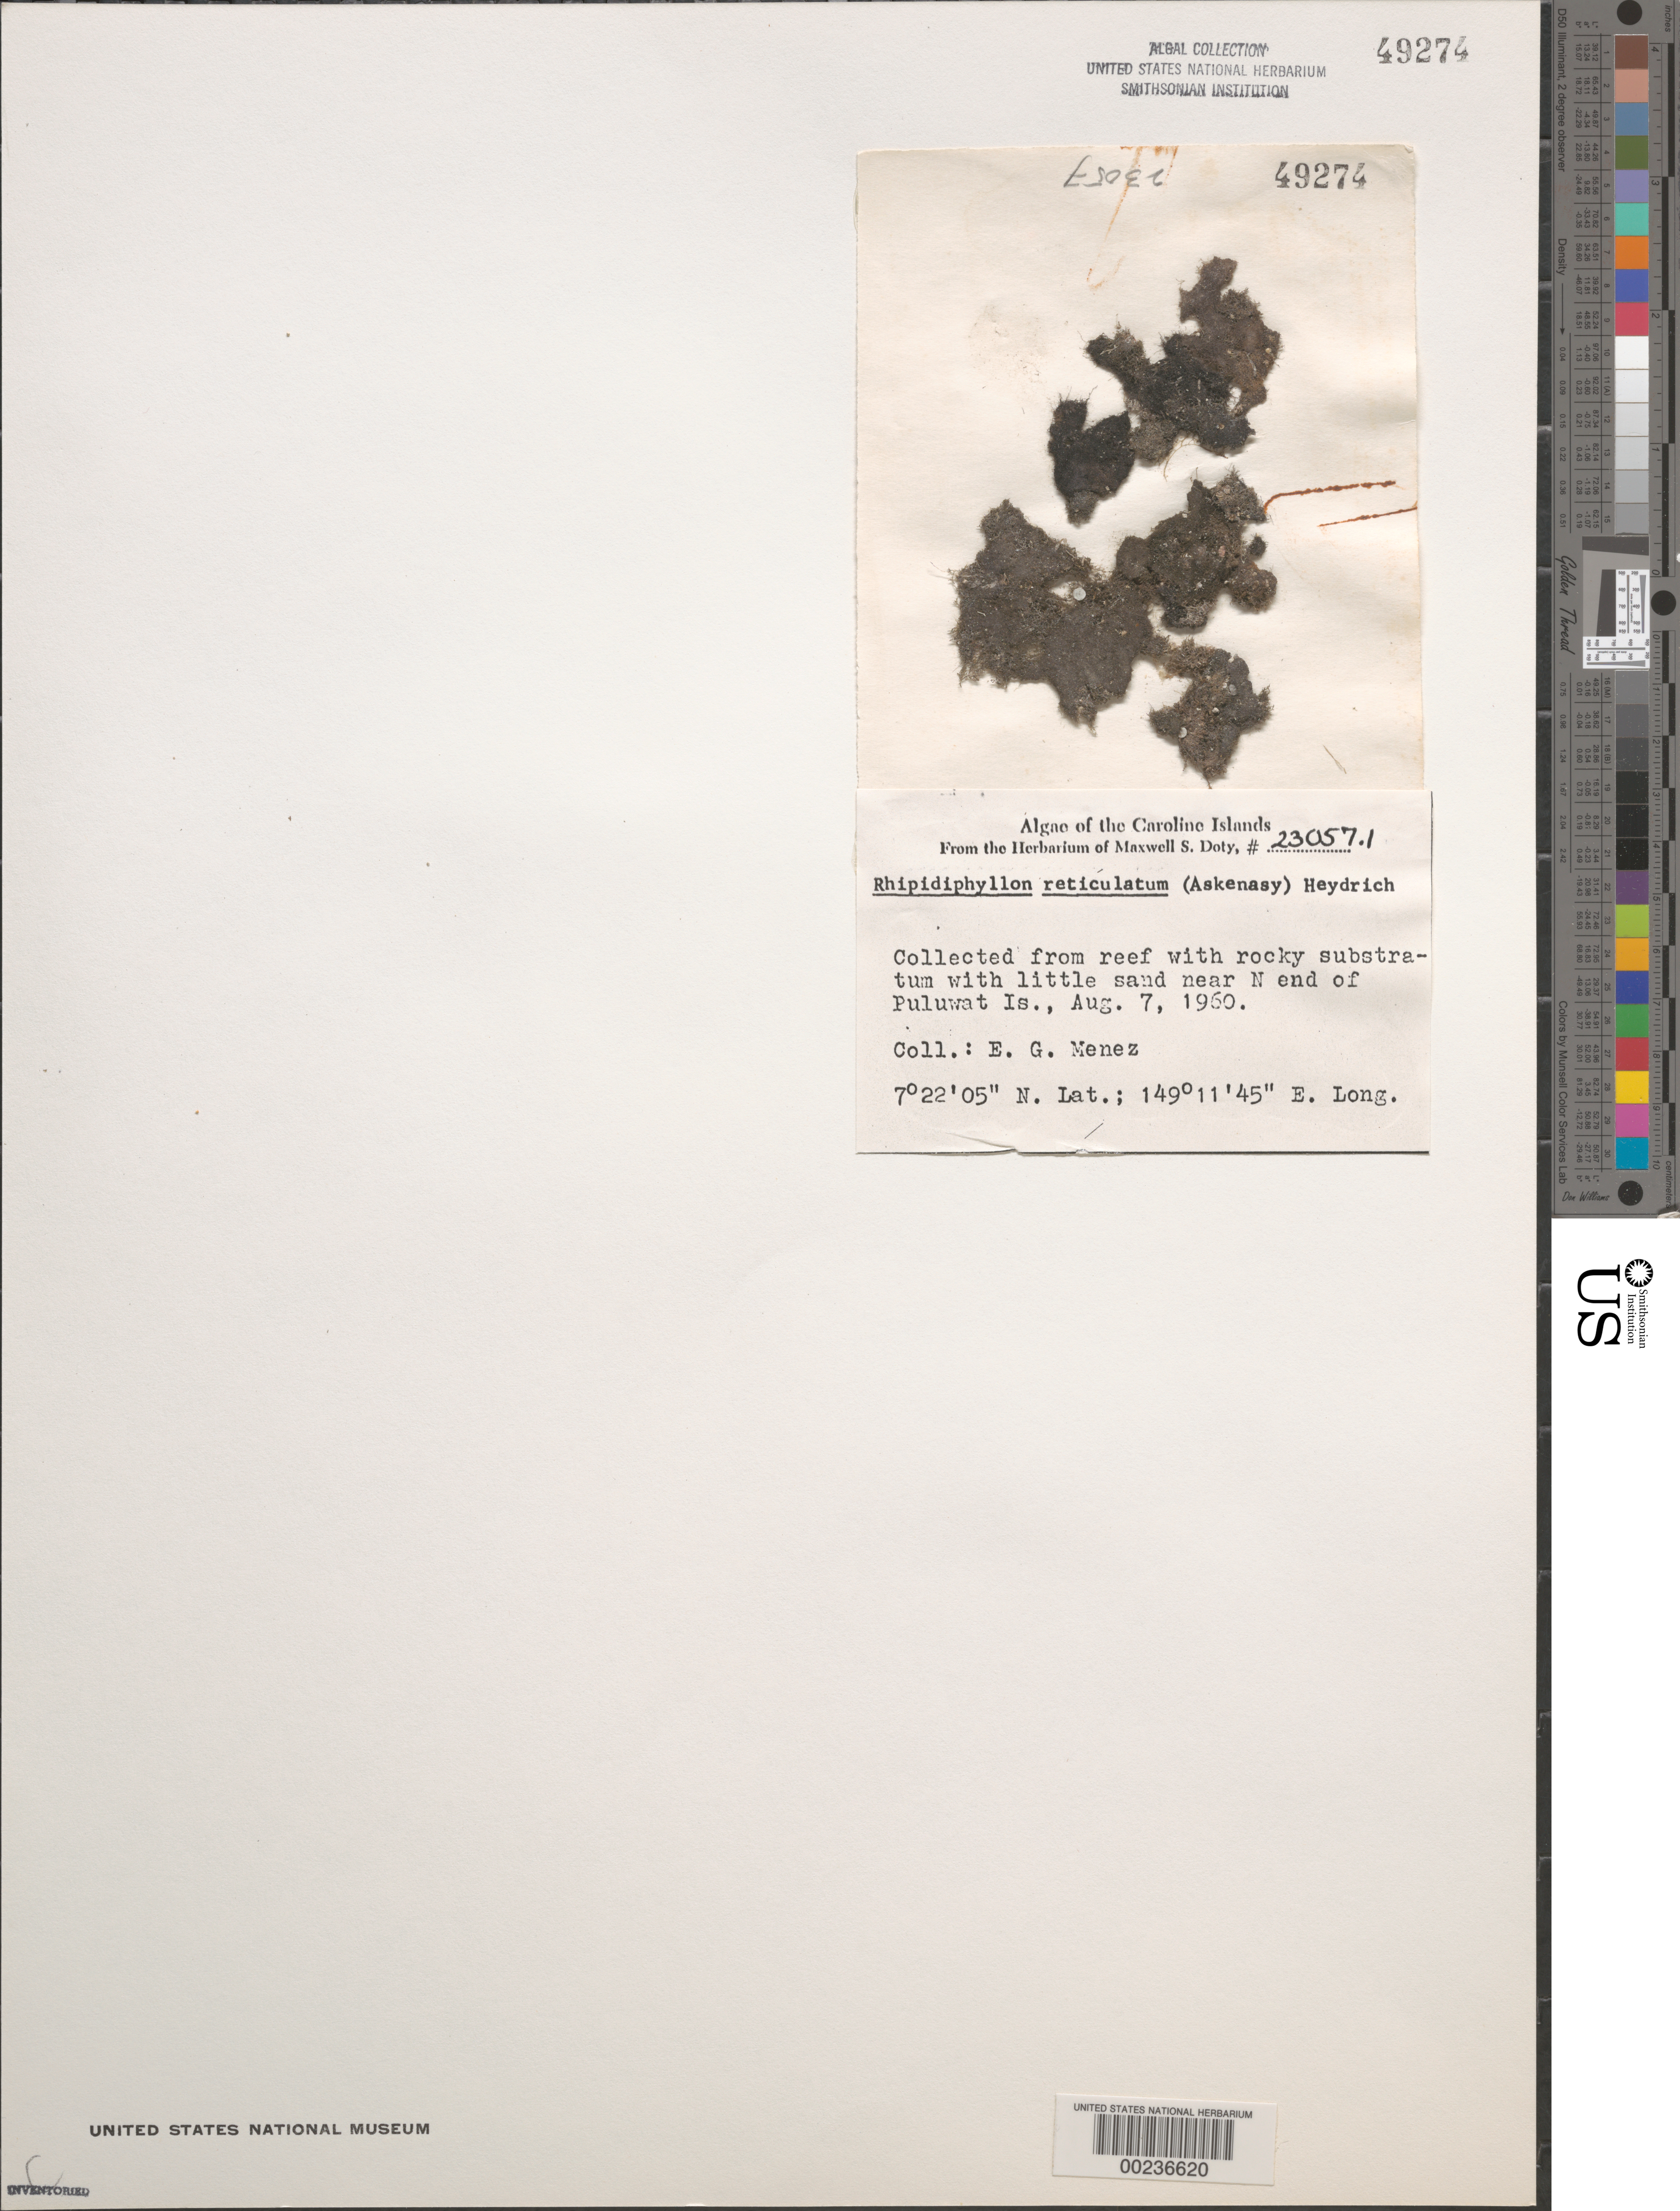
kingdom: Plantae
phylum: Chlorophyta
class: Ulvophyceae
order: Cladophorales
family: Anadyomenaceae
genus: Anadyomene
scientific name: Anadyomene reticulata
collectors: Meñez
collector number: MSD 23057.1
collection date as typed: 07 Aug 1960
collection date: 1960-08-07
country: Micronesia, Federated States of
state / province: Truk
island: Puluwat Atoll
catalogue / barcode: US 49274